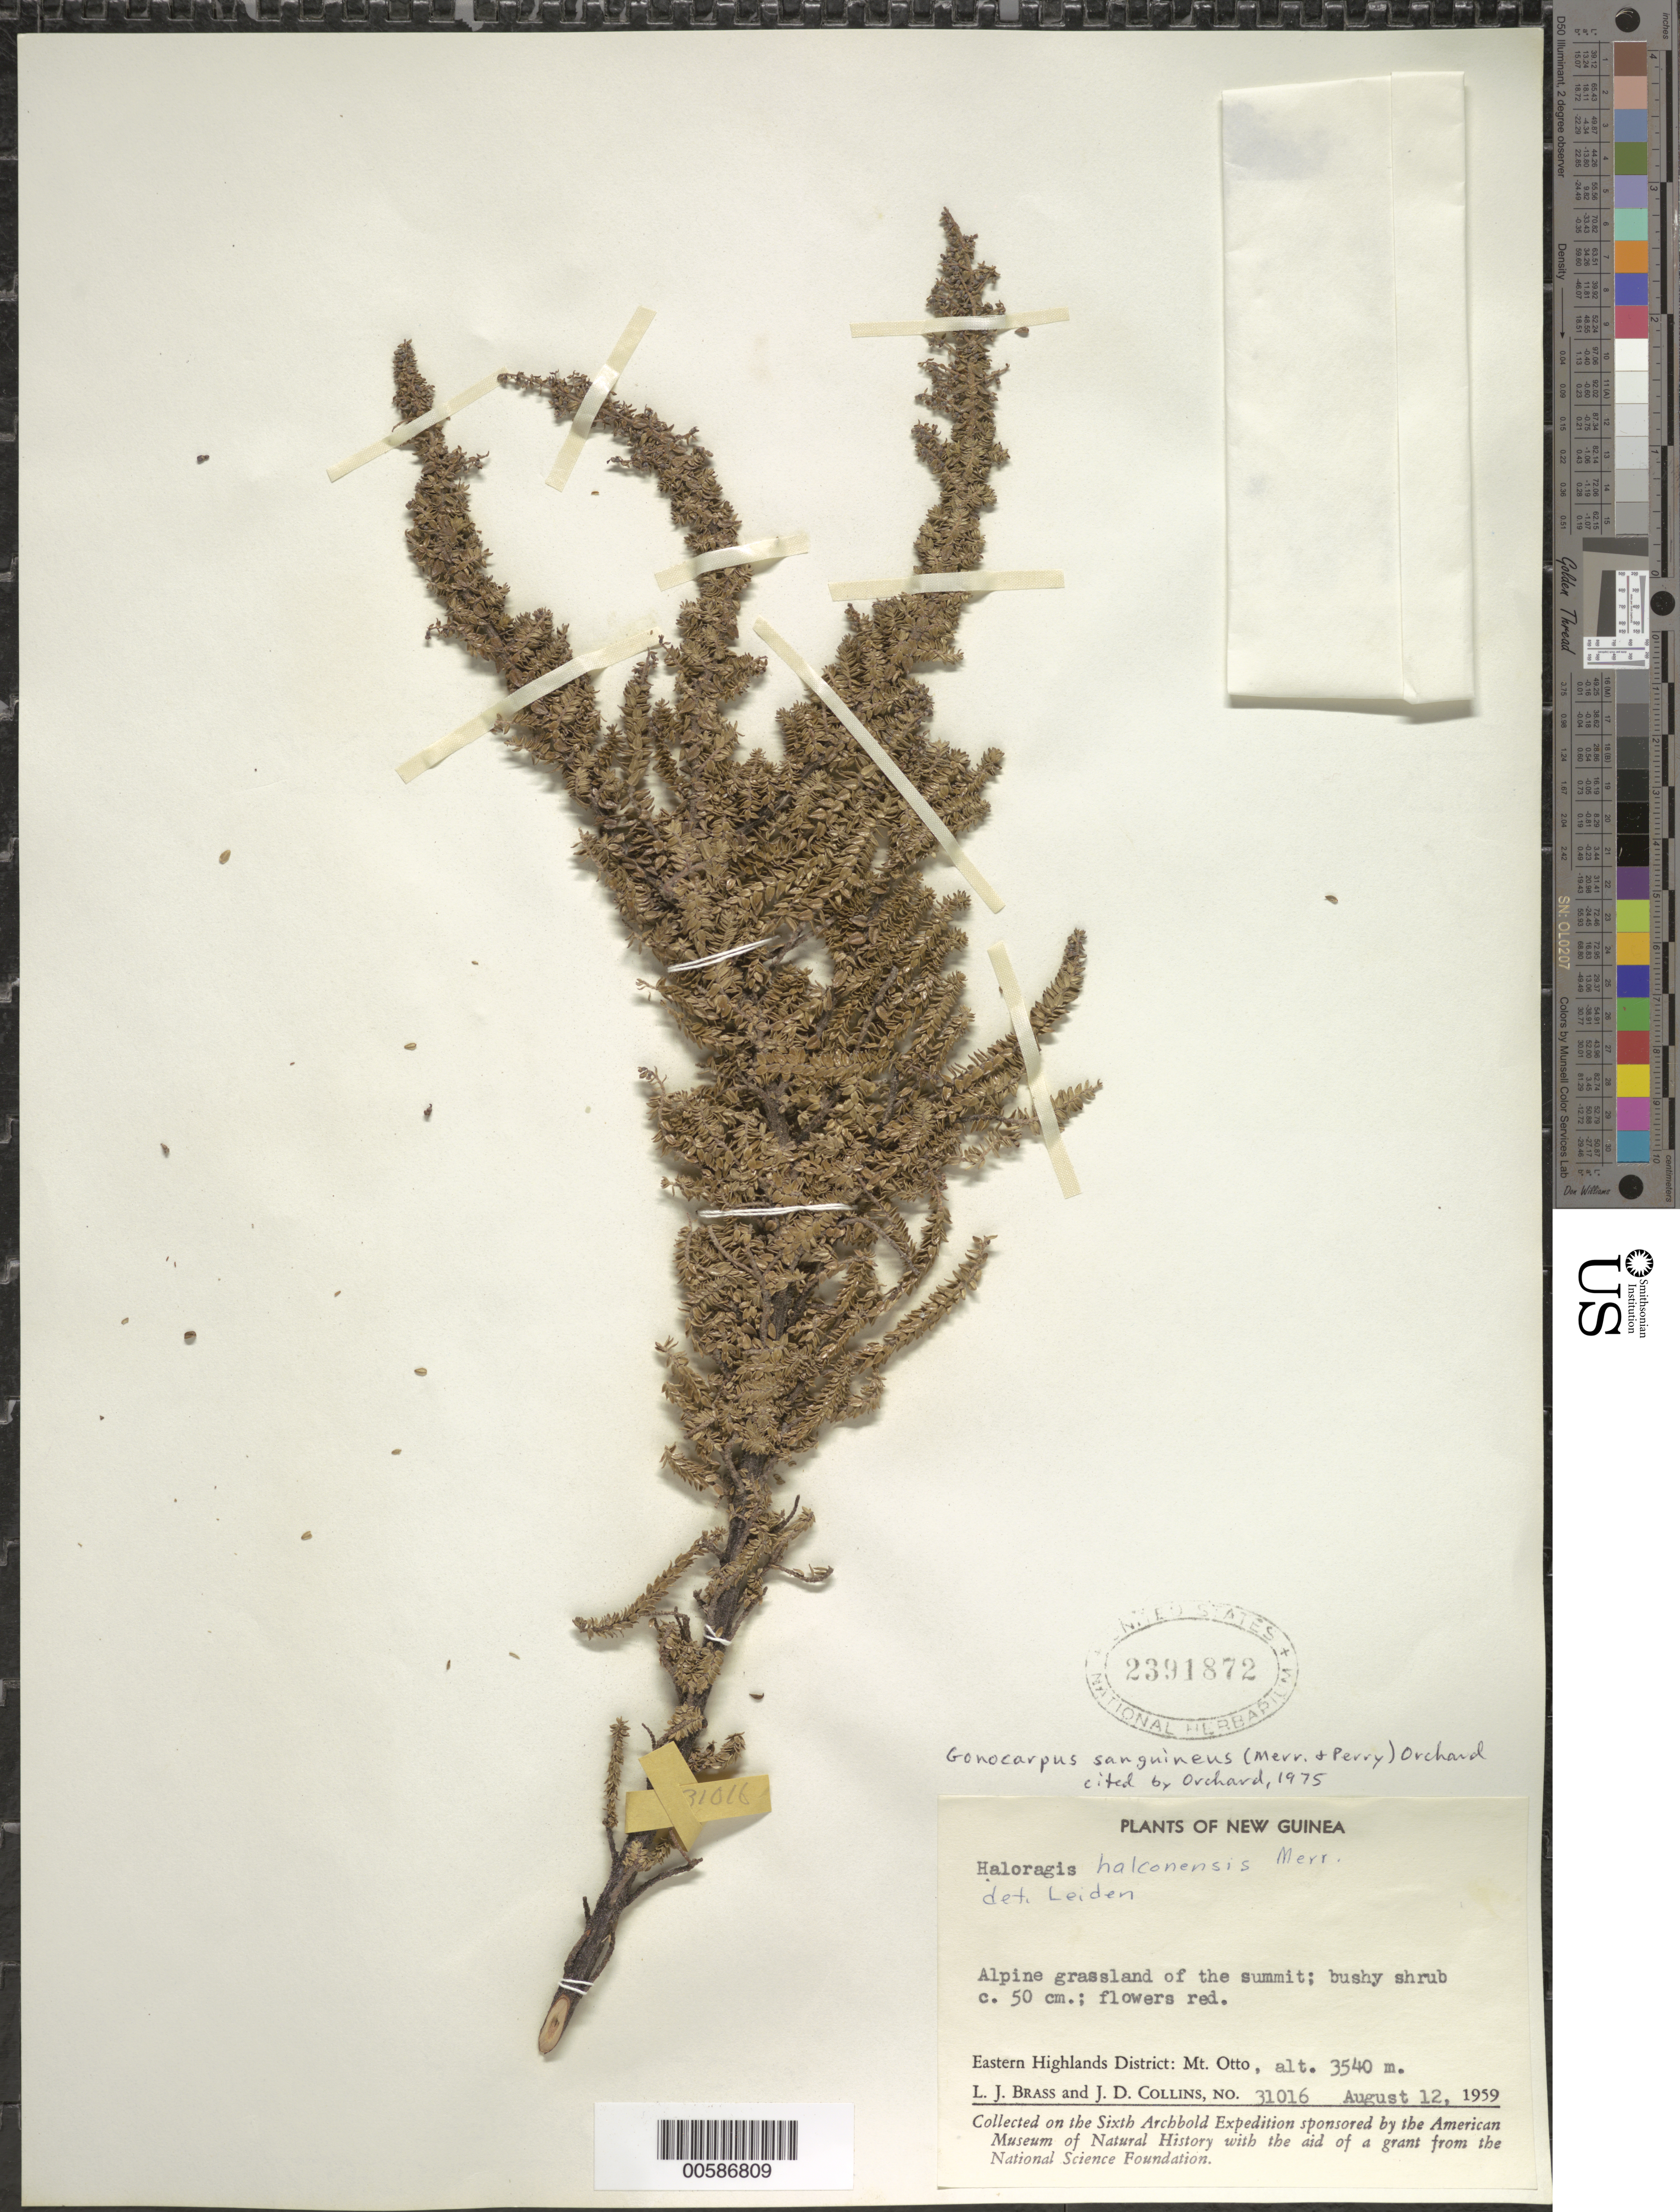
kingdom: Plantae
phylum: Tracheophyta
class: Magnoliopsida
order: Saxifragales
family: Haloragaceae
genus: Gonocarpus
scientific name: Gonocarpus sanguineus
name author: (Merr. & L.M. Perry) Orchard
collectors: L. J. Brass & J. Collins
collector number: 31016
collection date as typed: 12 Aug 1959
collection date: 1959-08-12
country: Papua New Guinea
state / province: Eastern Highlands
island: New Guinea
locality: Mt. Otto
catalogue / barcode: US 2391872